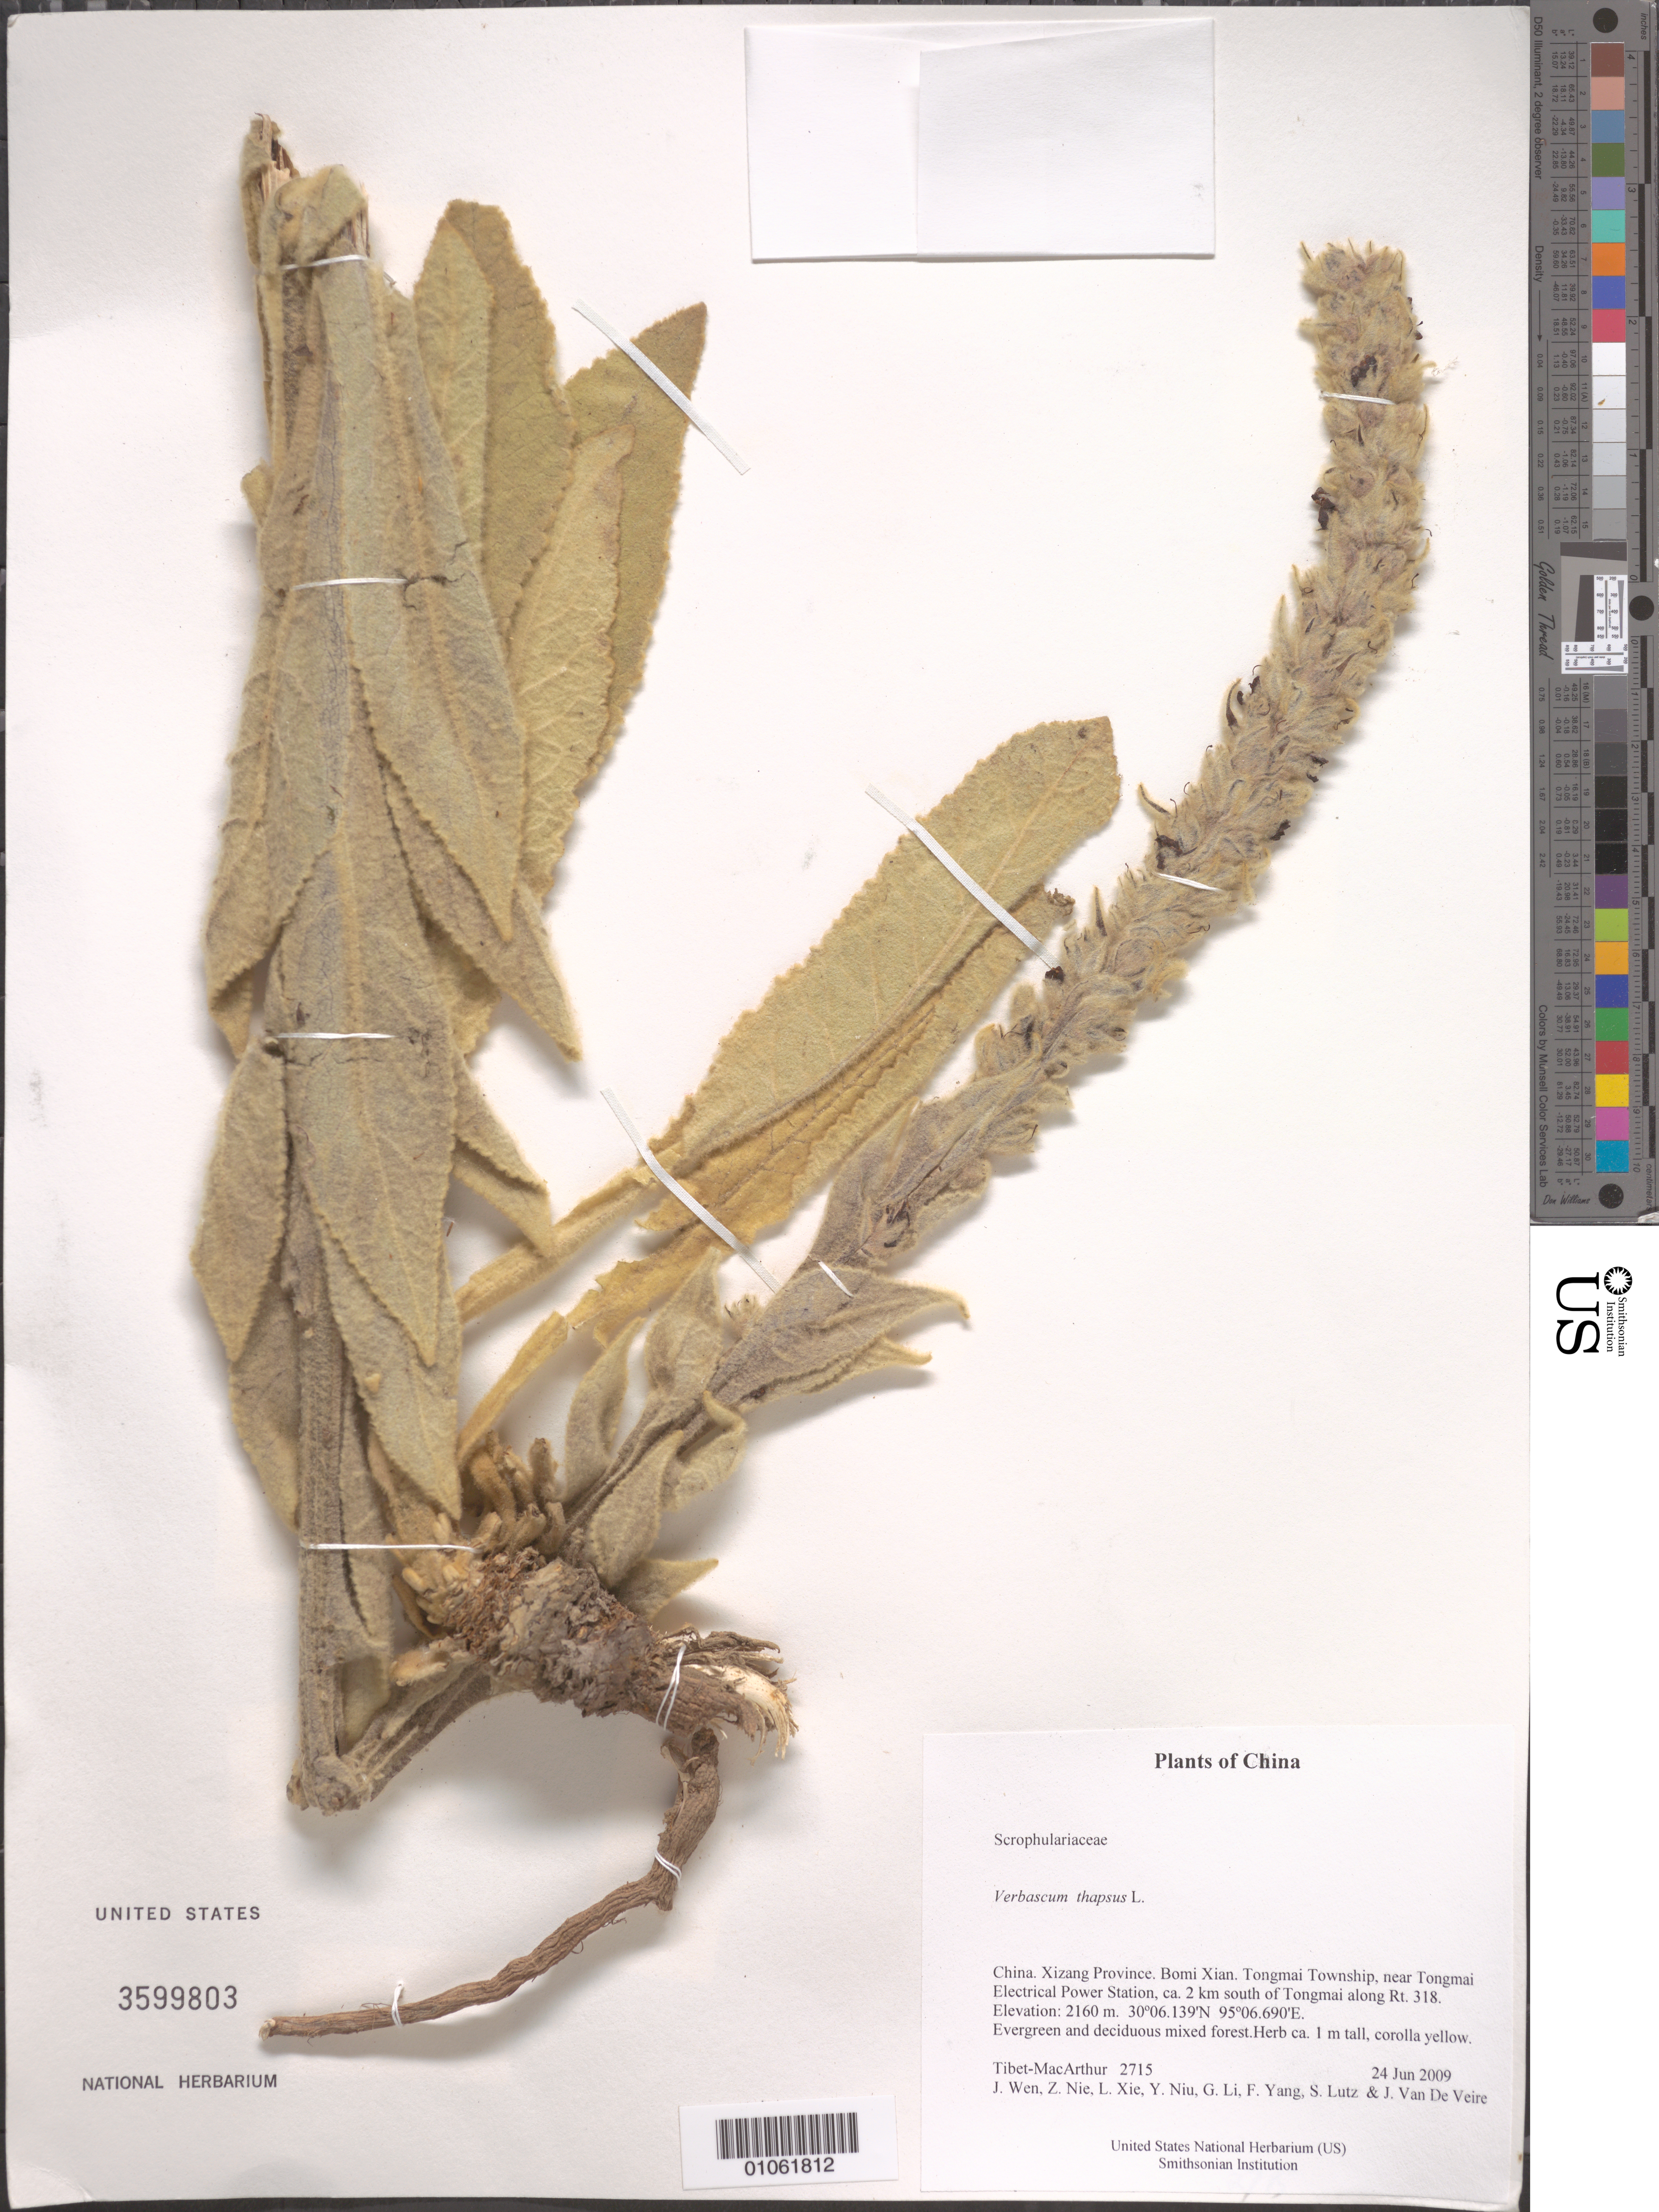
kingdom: Plantae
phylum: Tracheophyta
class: Magnoliopsida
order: Lamiales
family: Scrophulariaceae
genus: Verbascum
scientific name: Verbascum thapsus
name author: L.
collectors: Tibet-MacArthur, J. Wen, Z. Nie, L. Xie, Y. Niu, G. Li, F. Yang, S. Lutz & J. Van De Veire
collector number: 2715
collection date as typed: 24 Jun 2009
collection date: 2009-06-24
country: China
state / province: Xizang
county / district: Bomi Xian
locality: Tongmai Township, near Tongmai Electrical Power Station, ca. 2 km south of Tongmai along Rt. 318.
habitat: Evergreen and deciduous mixed forest.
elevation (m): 2160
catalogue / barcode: US 3599803